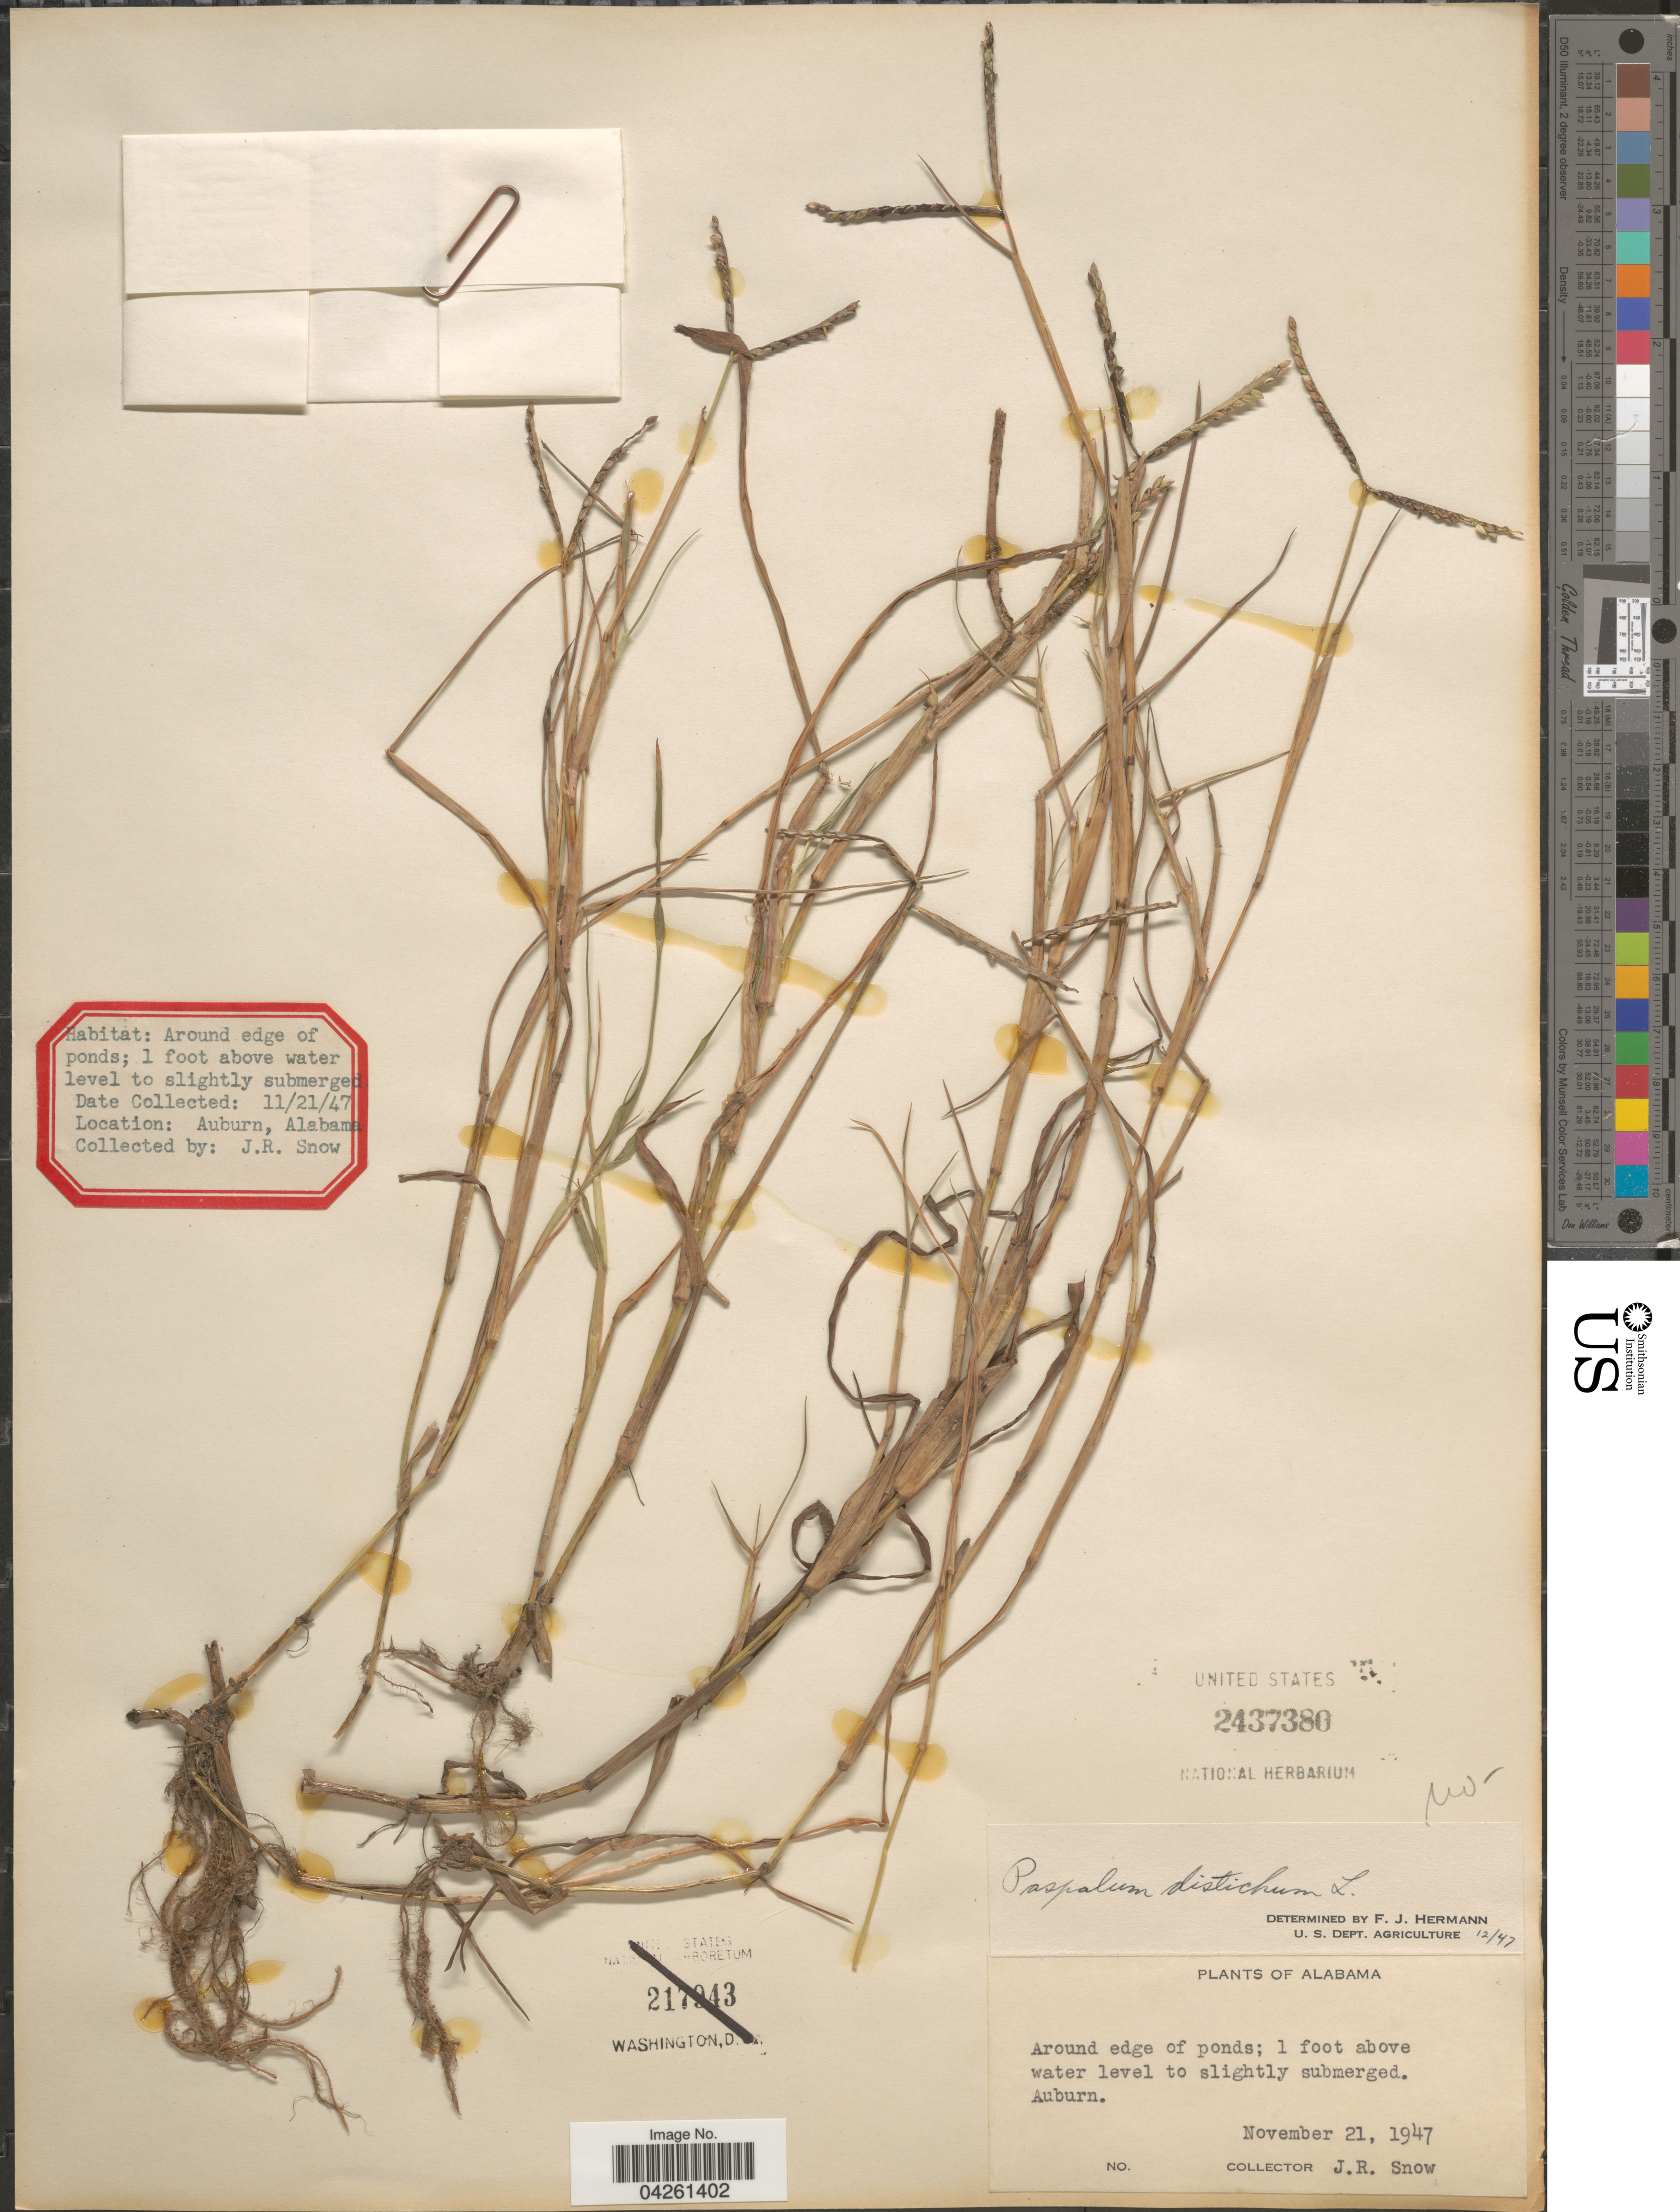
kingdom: Plantae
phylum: Tracheophyta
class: Liliopsida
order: Poales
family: Poaceae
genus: Paspalum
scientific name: Paspalum dissectum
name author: (L.) L.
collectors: J. R. Snow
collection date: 1947-11-21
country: United States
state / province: Alabama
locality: Auburn.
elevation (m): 0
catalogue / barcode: US 2437380